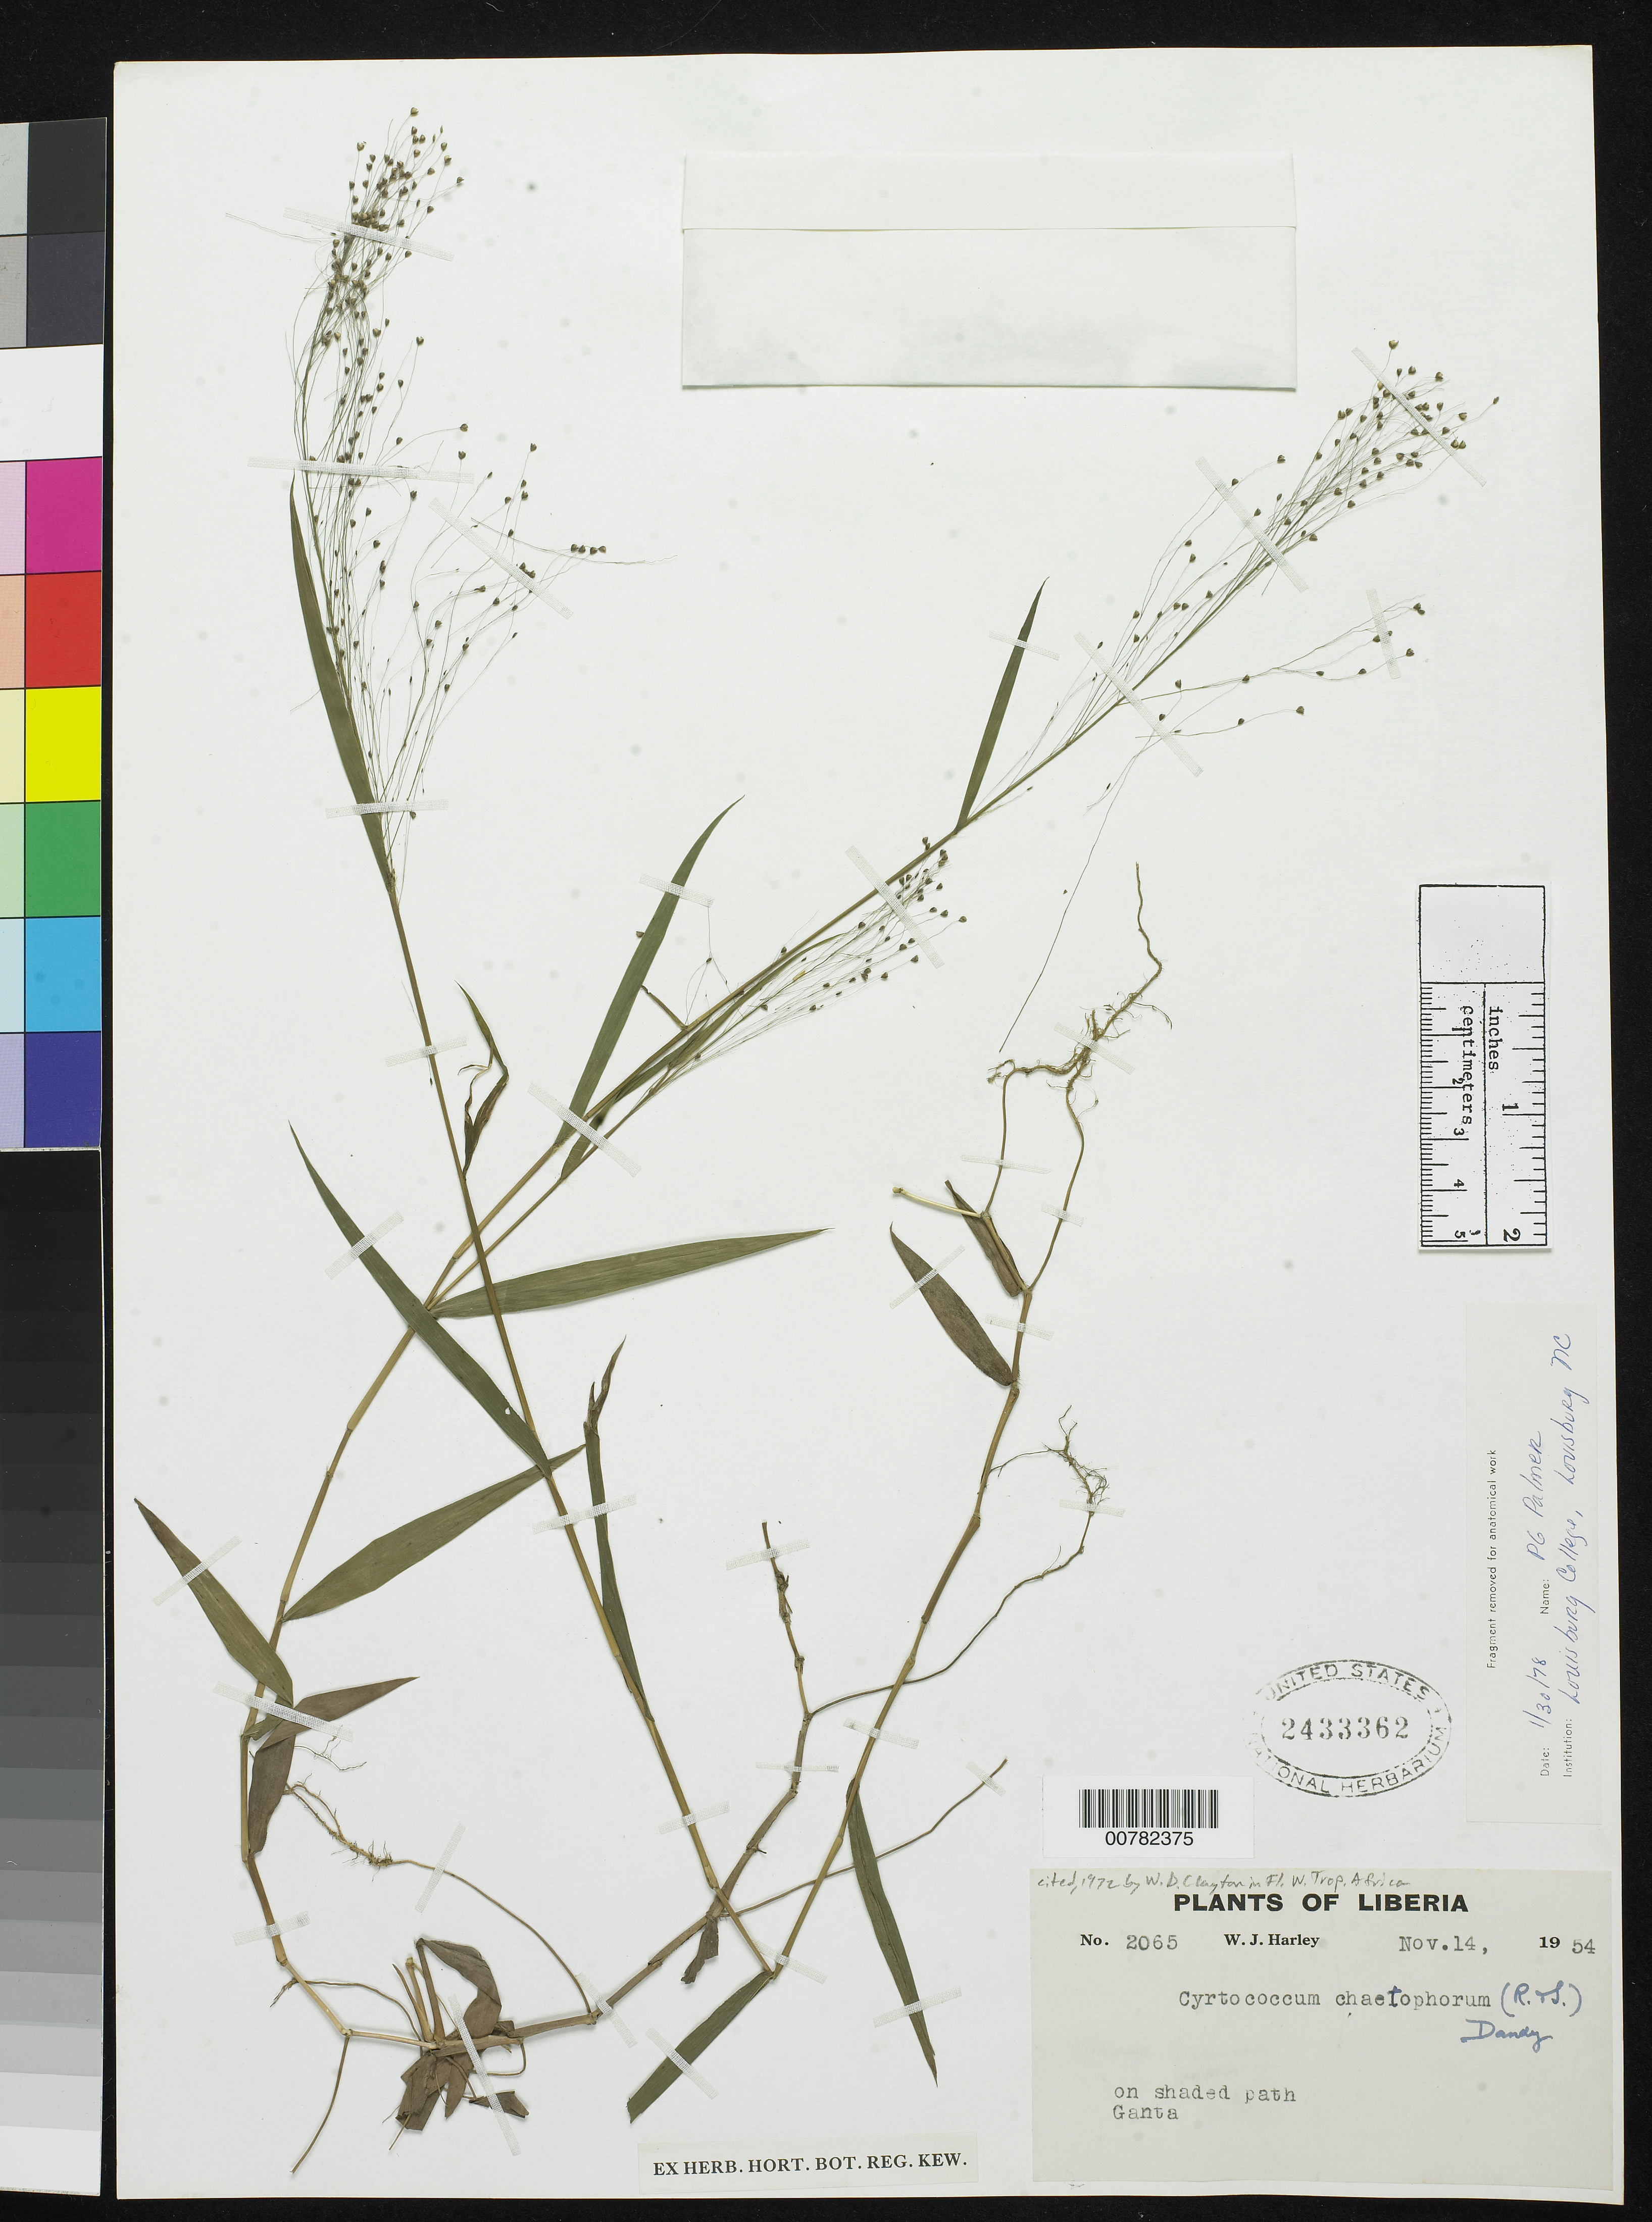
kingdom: Plantae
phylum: Tracheophyta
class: Liliopsida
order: Poales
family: Poaceae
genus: Cyrtococcum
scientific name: Cyrtococcum chaetophoron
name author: (Roem. & Schult.) Dandy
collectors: W. Harley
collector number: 2065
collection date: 1954-11-14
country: Liberia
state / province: Nimba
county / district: Sanokwele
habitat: on shady path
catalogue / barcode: US 2433362